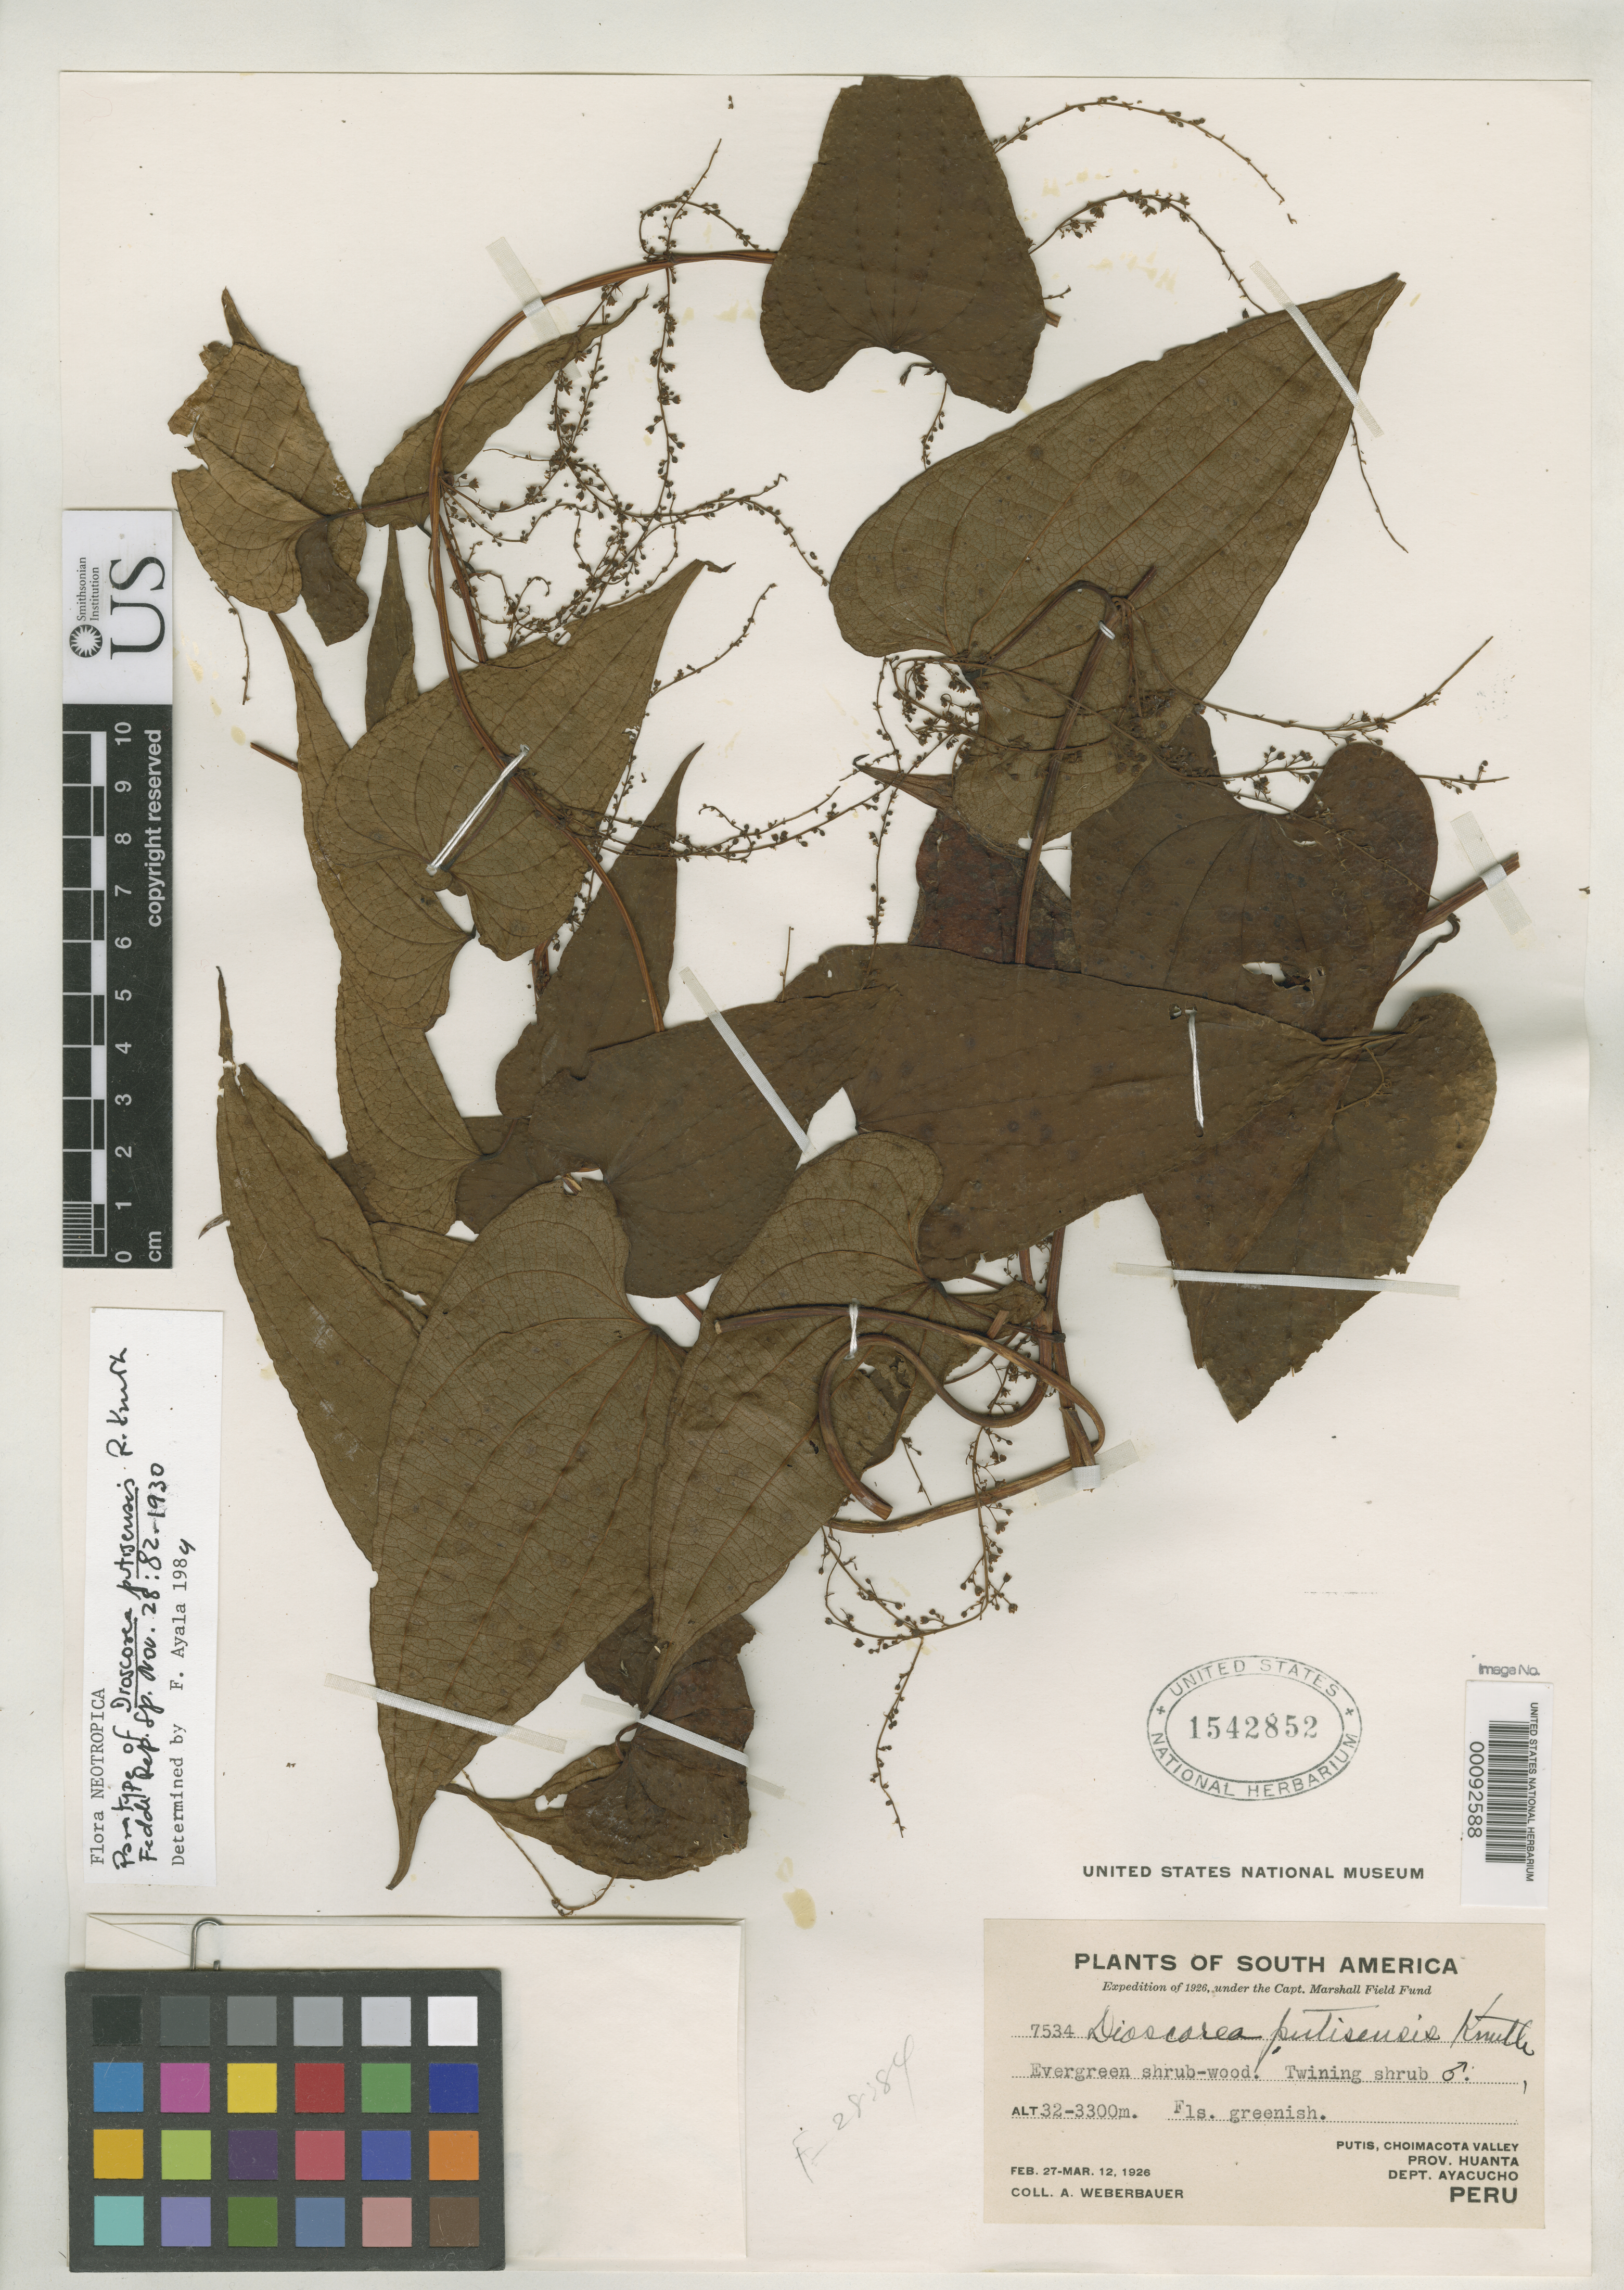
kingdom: Plantae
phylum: Tracheophyta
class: Liliopsida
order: Dioscoreales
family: Dioscoreaceae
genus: Dioscorea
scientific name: Dioscorea putisensis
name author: R. Knuth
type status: Isotype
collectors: A. Weberbauer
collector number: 7534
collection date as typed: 27 Feb 1926 to 12 Mar 1926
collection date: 1926-02-27/1926-03-12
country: Peru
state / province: Ayacucho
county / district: Huanta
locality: Putis, Choimacota Valley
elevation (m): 3200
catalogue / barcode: US 1542852